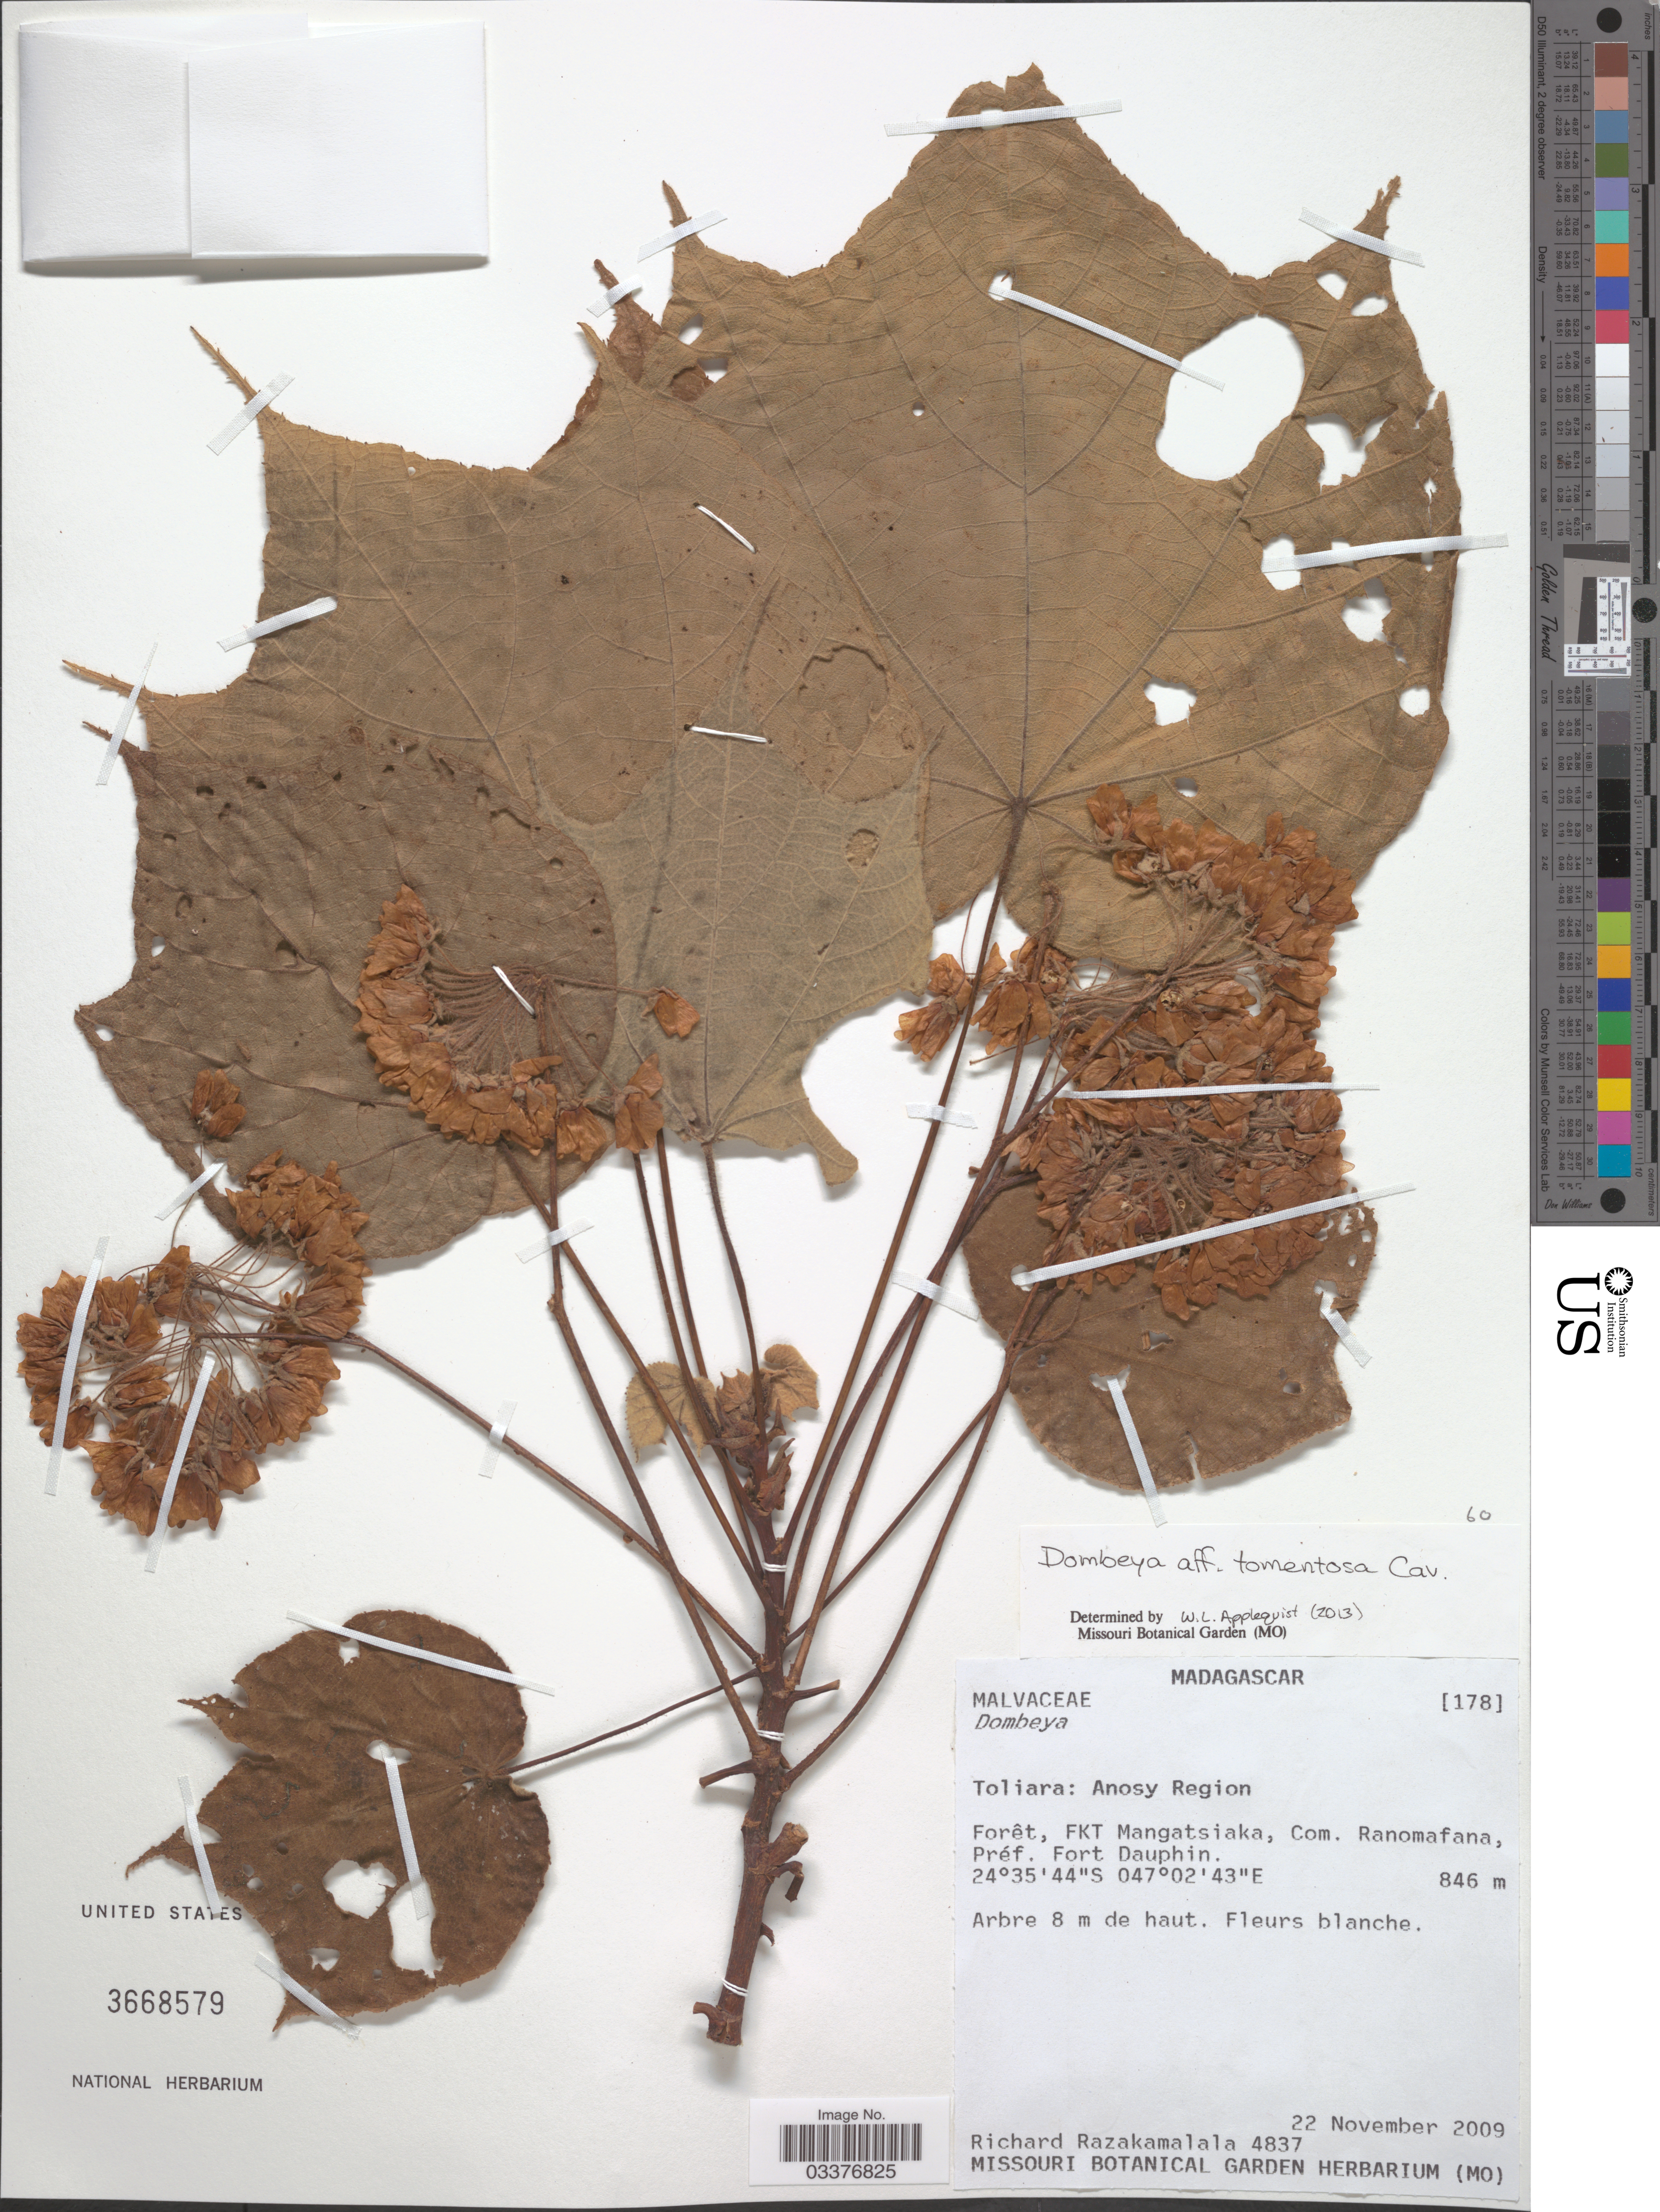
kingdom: Plantae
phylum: Tracheophyta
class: Magnoliopsida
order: Malvales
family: Malvaceae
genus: Dombeya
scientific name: Dombeya tomentosa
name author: Cav.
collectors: R. Razakamalala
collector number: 4837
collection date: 2009-11-22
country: Madagascar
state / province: Anosy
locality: Anosy Region. Forêt, FKT Mangatsiaka, Préf. Fort Dauphin.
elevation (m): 846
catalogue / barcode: US 3668579